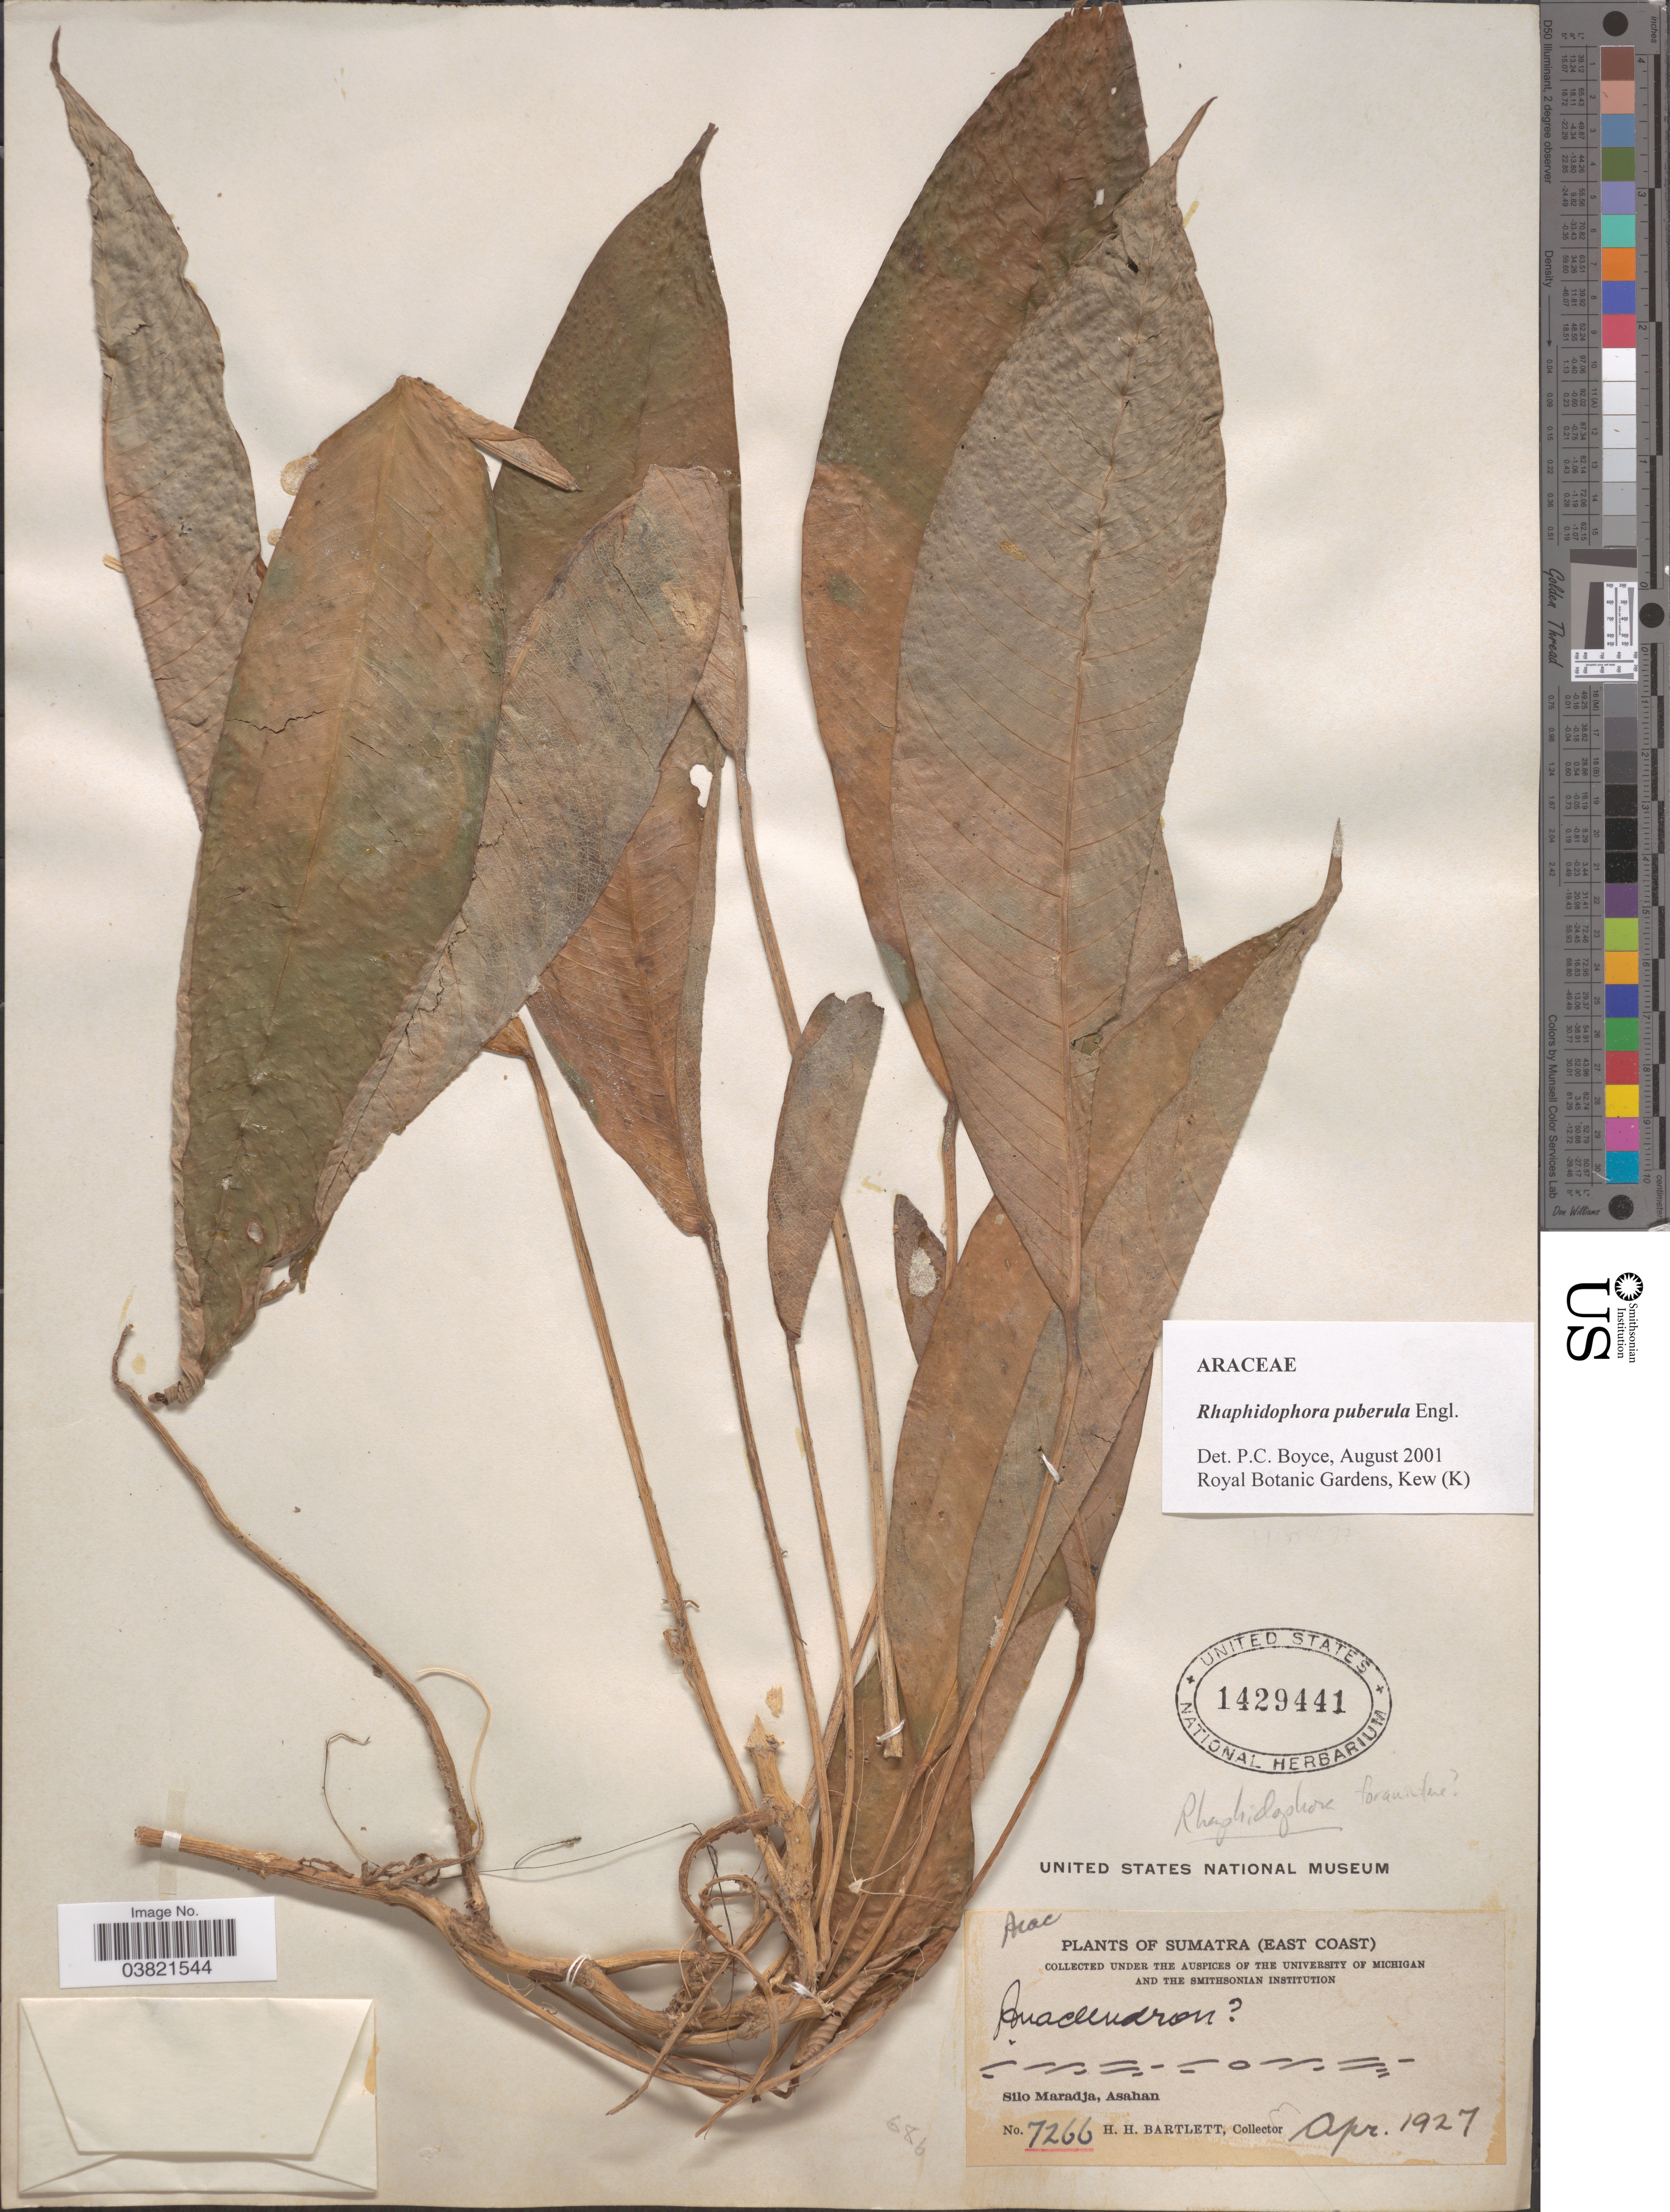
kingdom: Plantae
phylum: Tracheophyta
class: Liliopsida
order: Alismatales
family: Araceae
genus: Rhaphidophora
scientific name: Rhaphidophora puberula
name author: Engl.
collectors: H. H. Bartlett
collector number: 7266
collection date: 1927-04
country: Indonesia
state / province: Sumatra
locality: (East Coast). Silo Maradja, Asahan.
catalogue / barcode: US 1429441